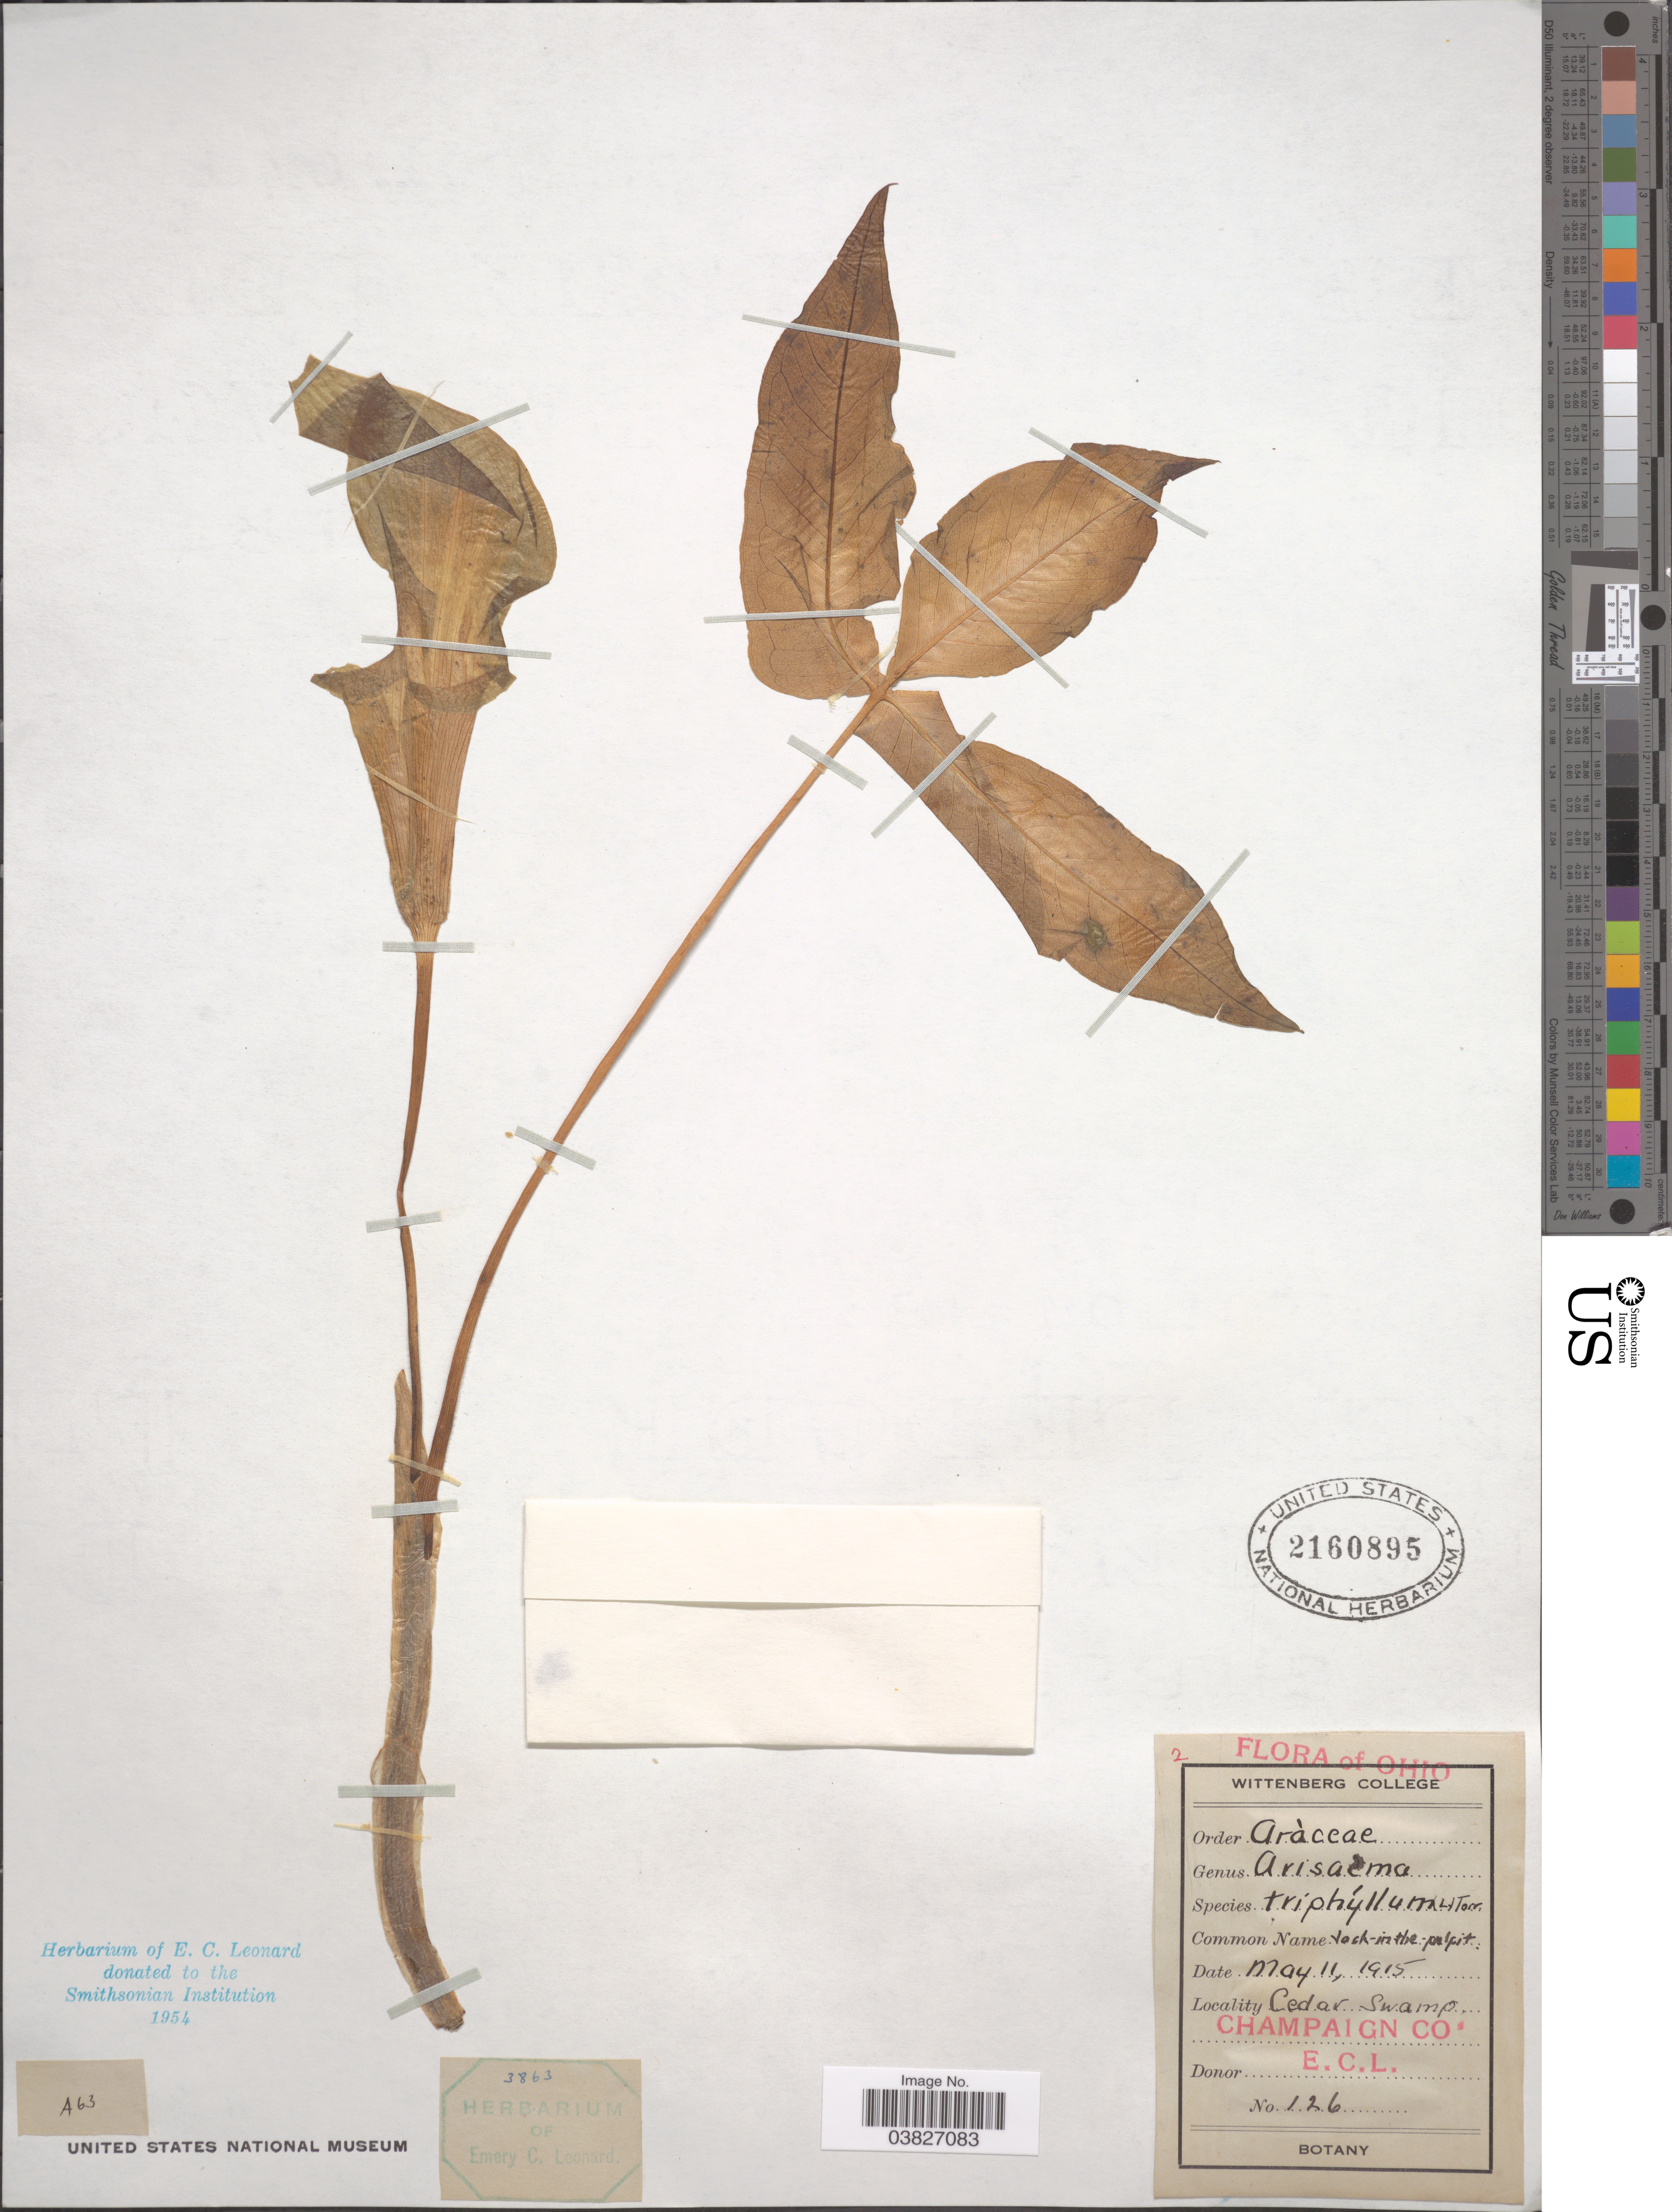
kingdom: Plantae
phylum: Tracheophyta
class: Liliopsida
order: Alismatales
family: Araceae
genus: Arisaema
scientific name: Arisaema triphyllum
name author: (L.) Schott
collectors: E. C. Leonard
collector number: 126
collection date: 1915-05-11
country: United States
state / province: Ohio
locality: Cedar Swamp. Champaign Co.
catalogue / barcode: US 2160895